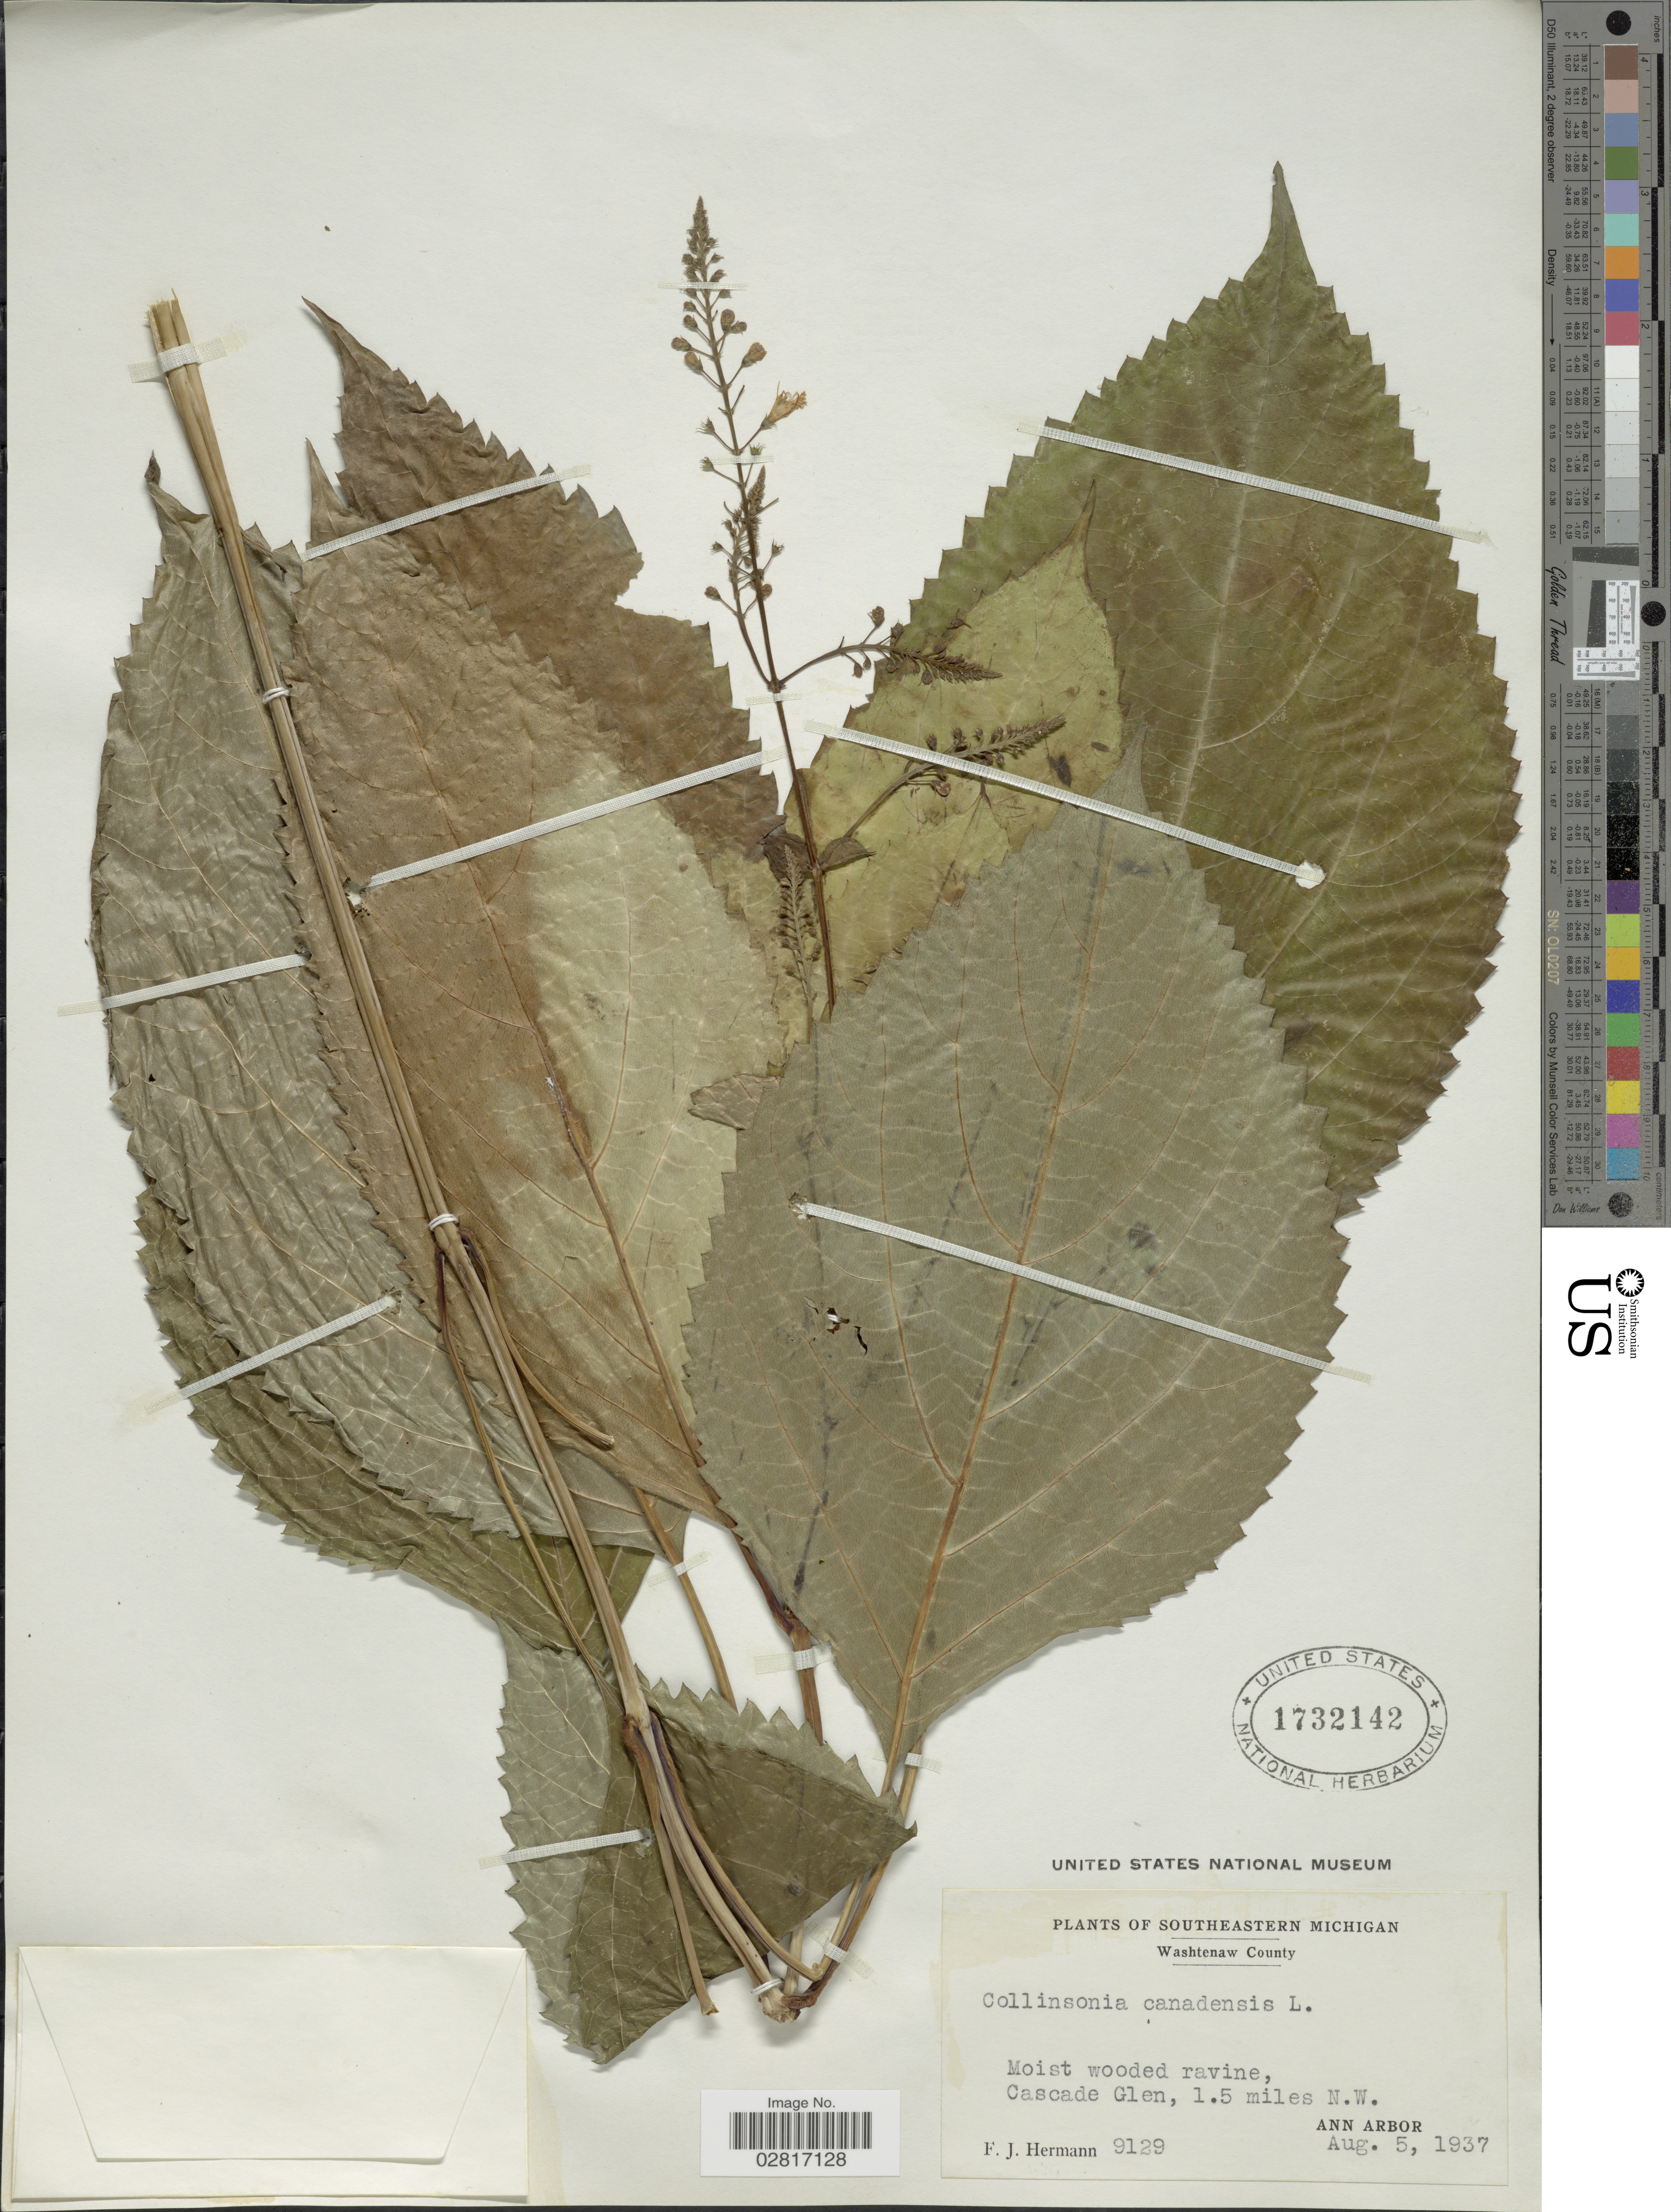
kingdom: Plantae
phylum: Tracheophyta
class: Magnoliopsida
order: Lamiales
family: Lamiaceae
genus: Collinsonia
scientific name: Collinsonia canadensis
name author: L.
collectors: F. J. Hermann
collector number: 9129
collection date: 1937-08-05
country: United States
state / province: Michigan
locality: Southeastern Michigan, Washtenaw County, Cascade Glen, 1.5 miles N.W. Ann Arbor.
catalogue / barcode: US 1732142